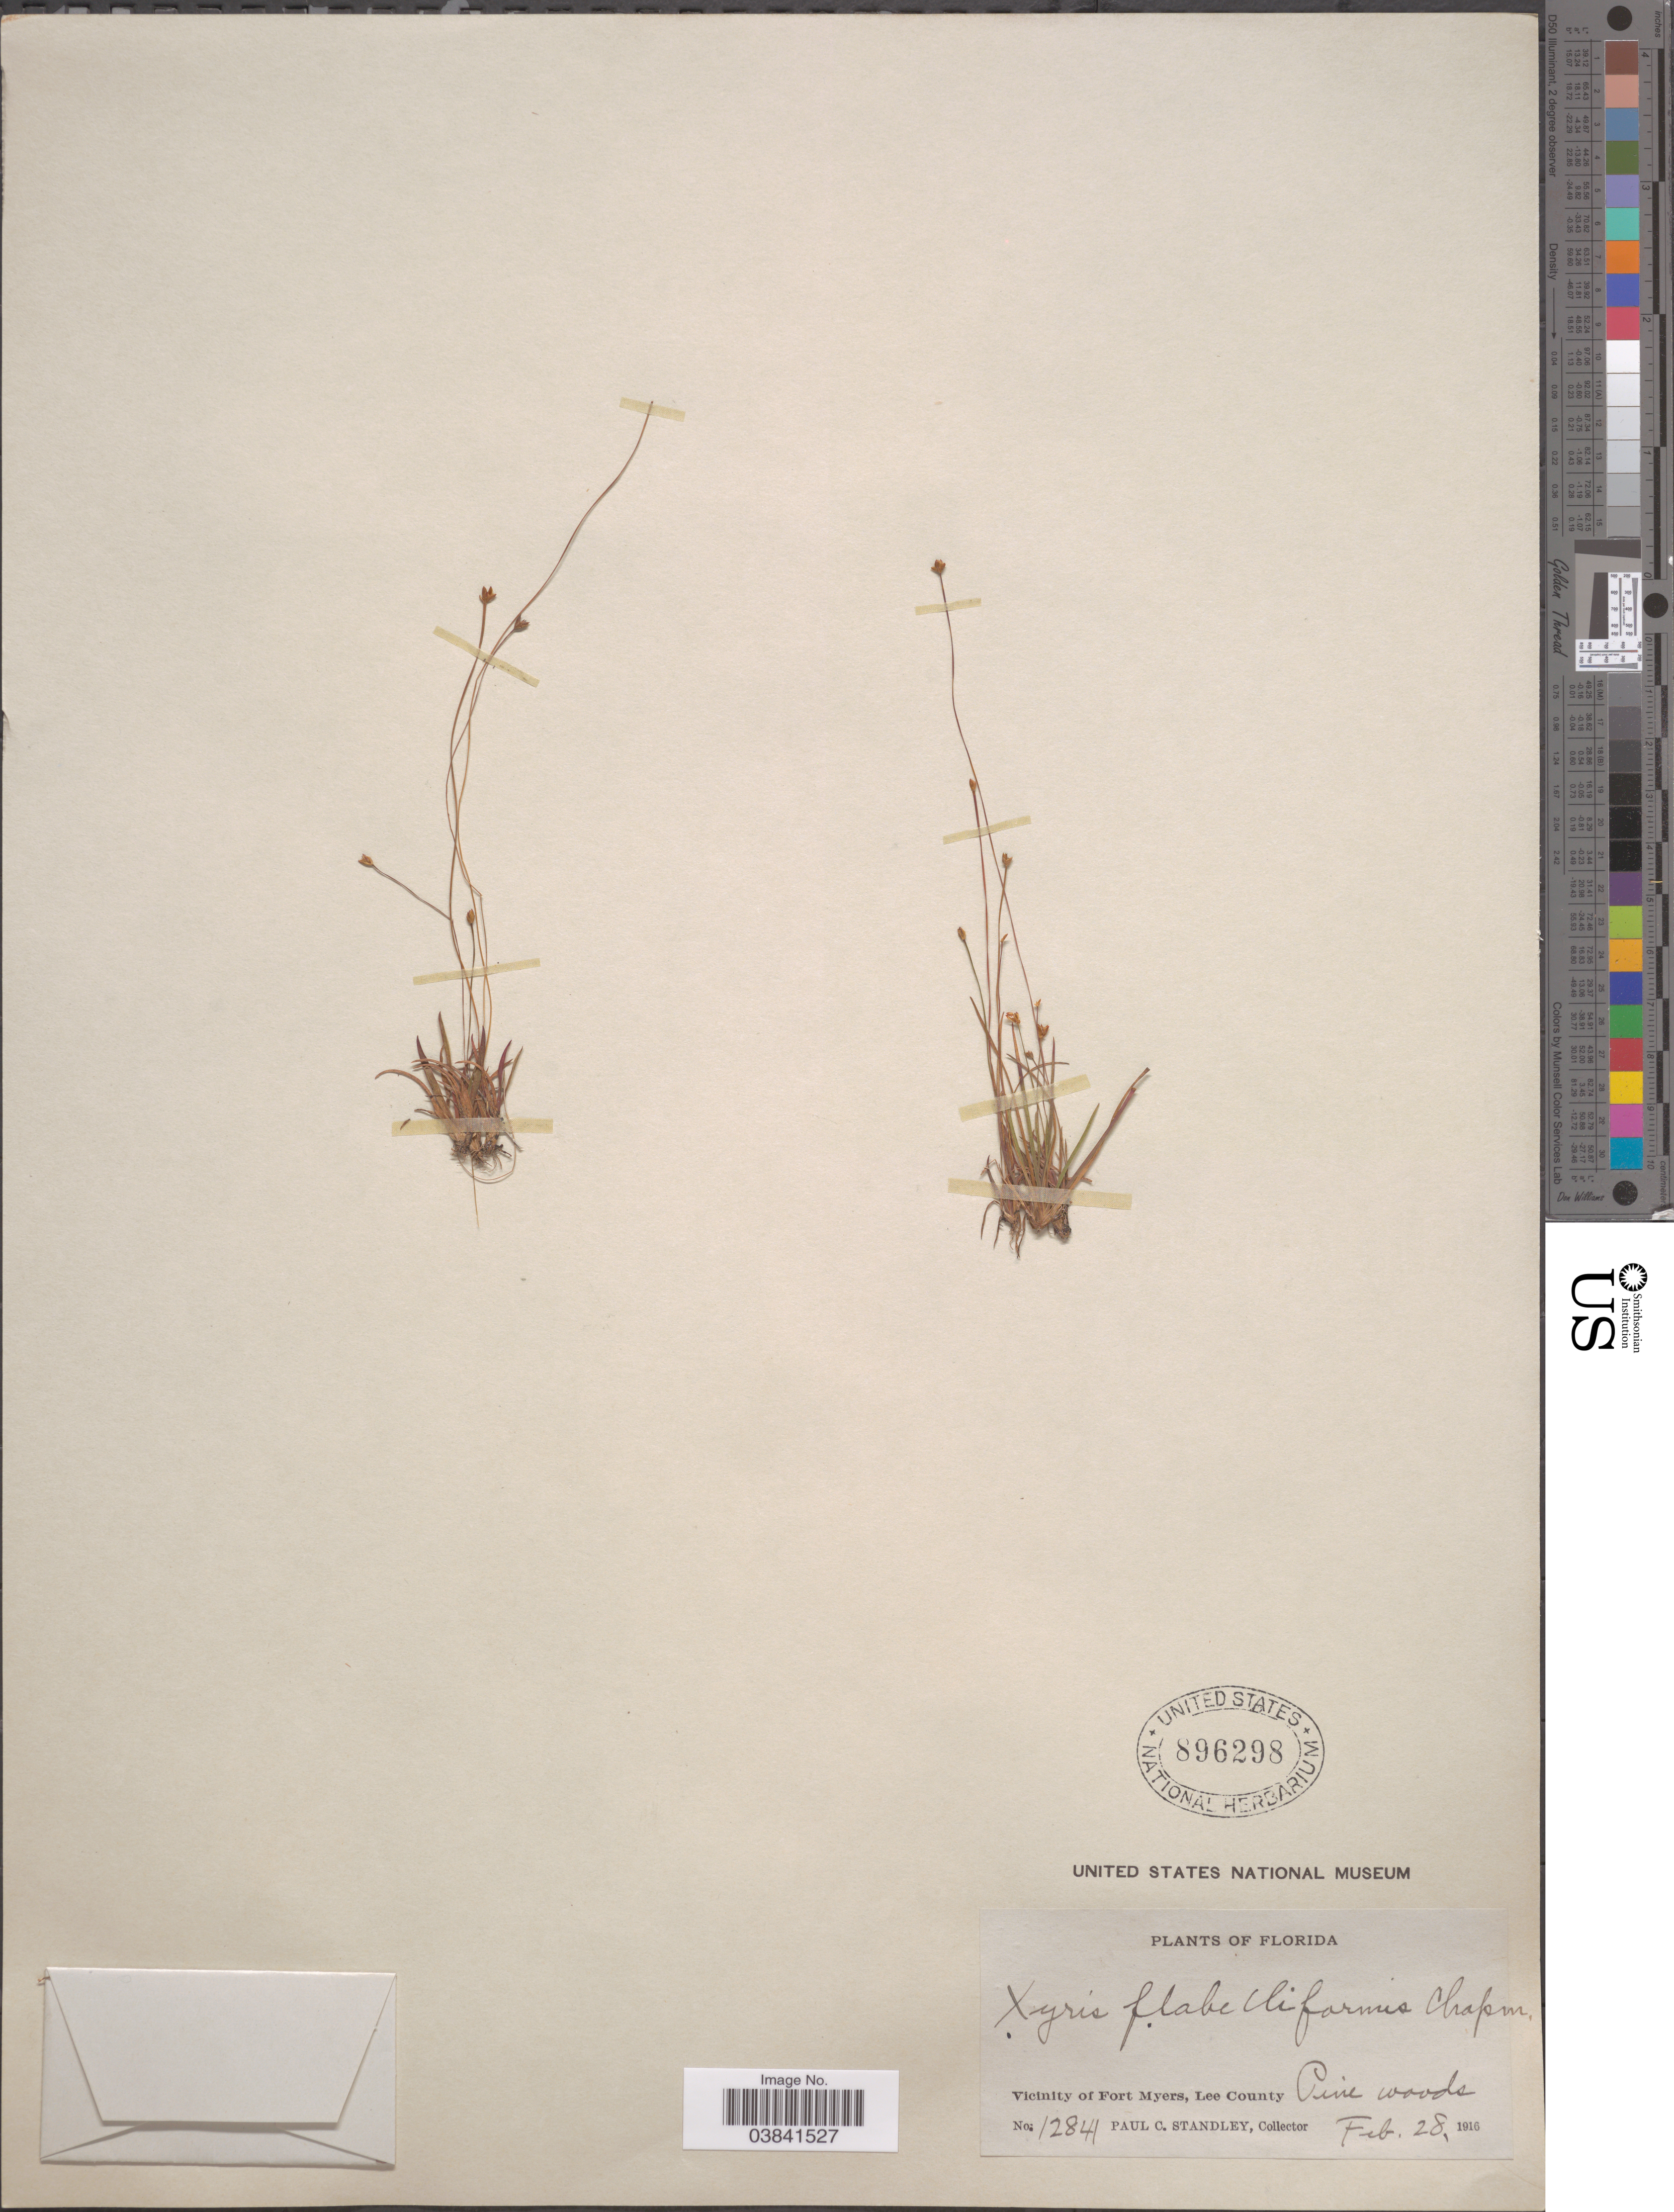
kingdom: Plantae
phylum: Tracheophyta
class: Liliopsida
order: Poales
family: Xyridaceae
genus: Xyris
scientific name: Xyris flabelliformis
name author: Chapm.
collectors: P. C. Standley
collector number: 12841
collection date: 1916-02-28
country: United States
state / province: Florida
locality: Vicinity of Fort Myers, Lee County.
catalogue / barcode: US 896298